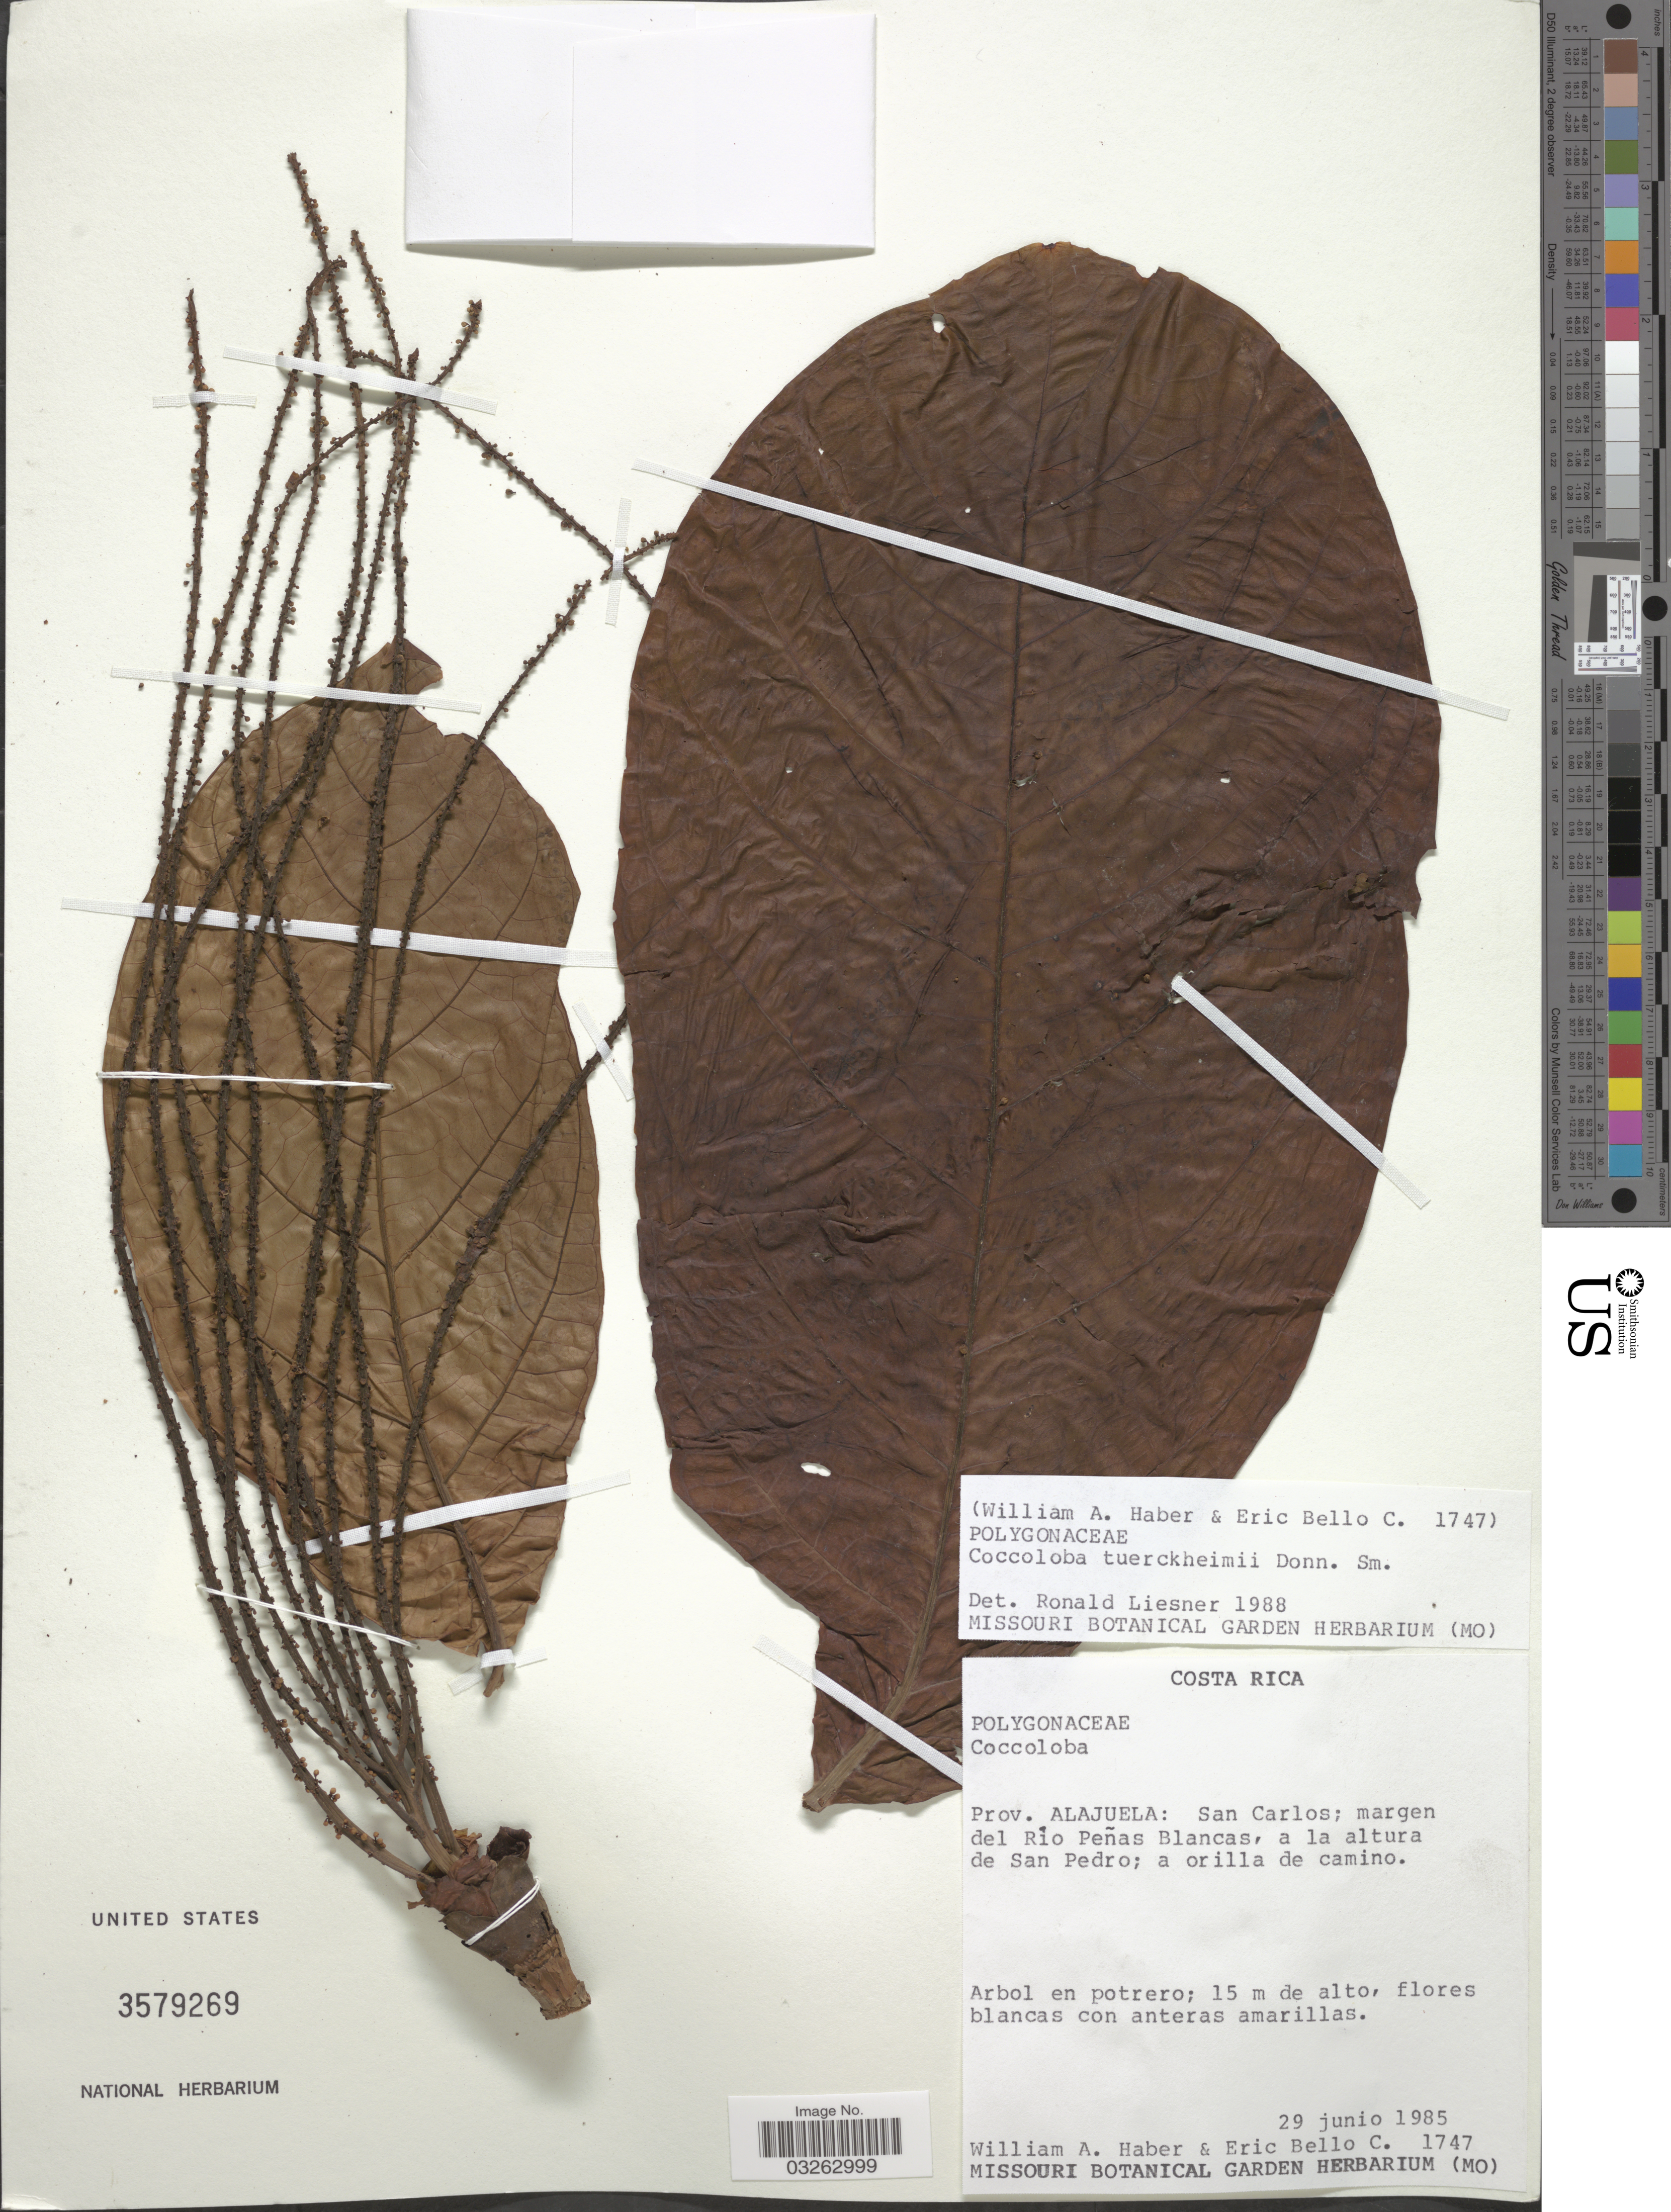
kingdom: Plantae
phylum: Tracheophyta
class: Magnoliopsida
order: Caryophyllales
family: Polygonaceae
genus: Coccoloba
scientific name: Coccoloba tuerckheimii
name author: Donn. Sm.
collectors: W. A. Haber & E. Bello C.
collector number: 1747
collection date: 1985-06-29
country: Costa Rica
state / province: Alajuela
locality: San Carlos; margen del Río Peñas Blancas, a la altura de San Pedro; a orilla de camino.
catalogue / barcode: US 3579269